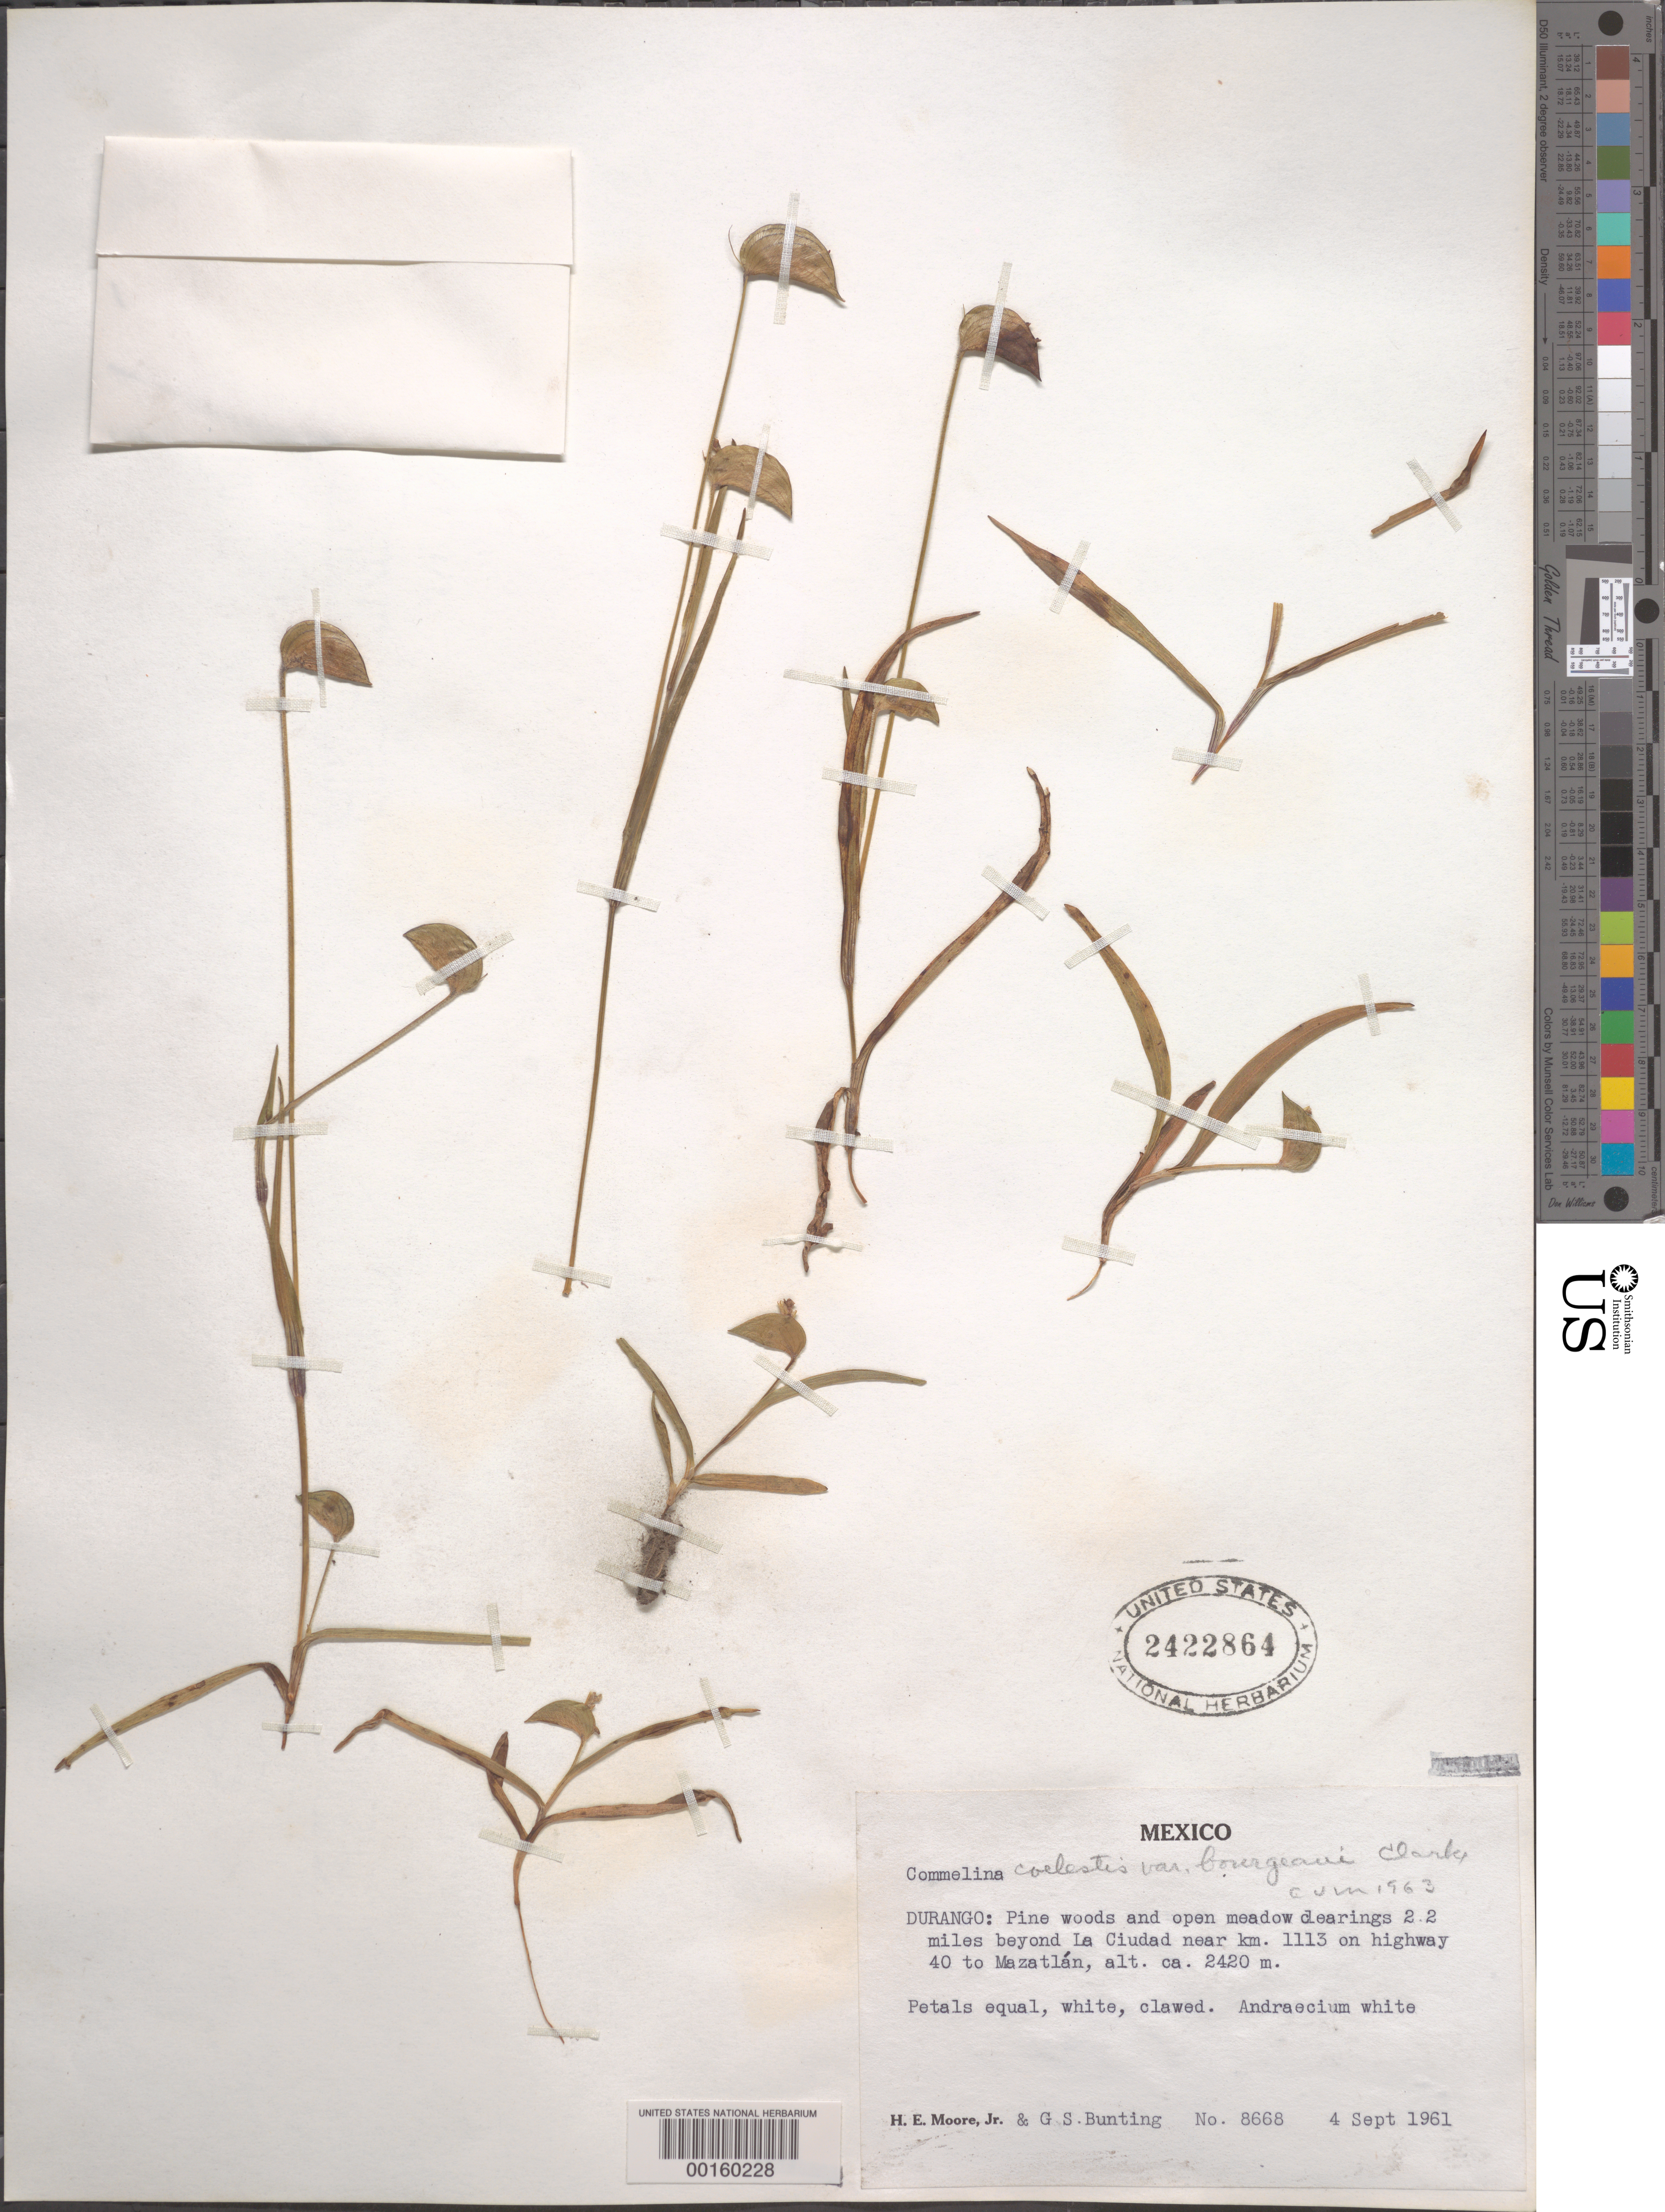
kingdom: Plantae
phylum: Tracheophyta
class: Liliopsida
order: Commelinales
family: Commelinaceae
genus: Commelina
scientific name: Commelina coelestis var. bourgeaui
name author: C.B. Clarke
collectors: H. E. Moore & G. S. Bunting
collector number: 8668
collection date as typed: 04 Sep 1961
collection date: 1961-09-04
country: Mexico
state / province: Durango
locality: La ciudad, h.w. 40 to Mazatlan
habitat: Pine woods, open meadow clearing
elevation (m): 2420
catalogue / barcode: US 2422864